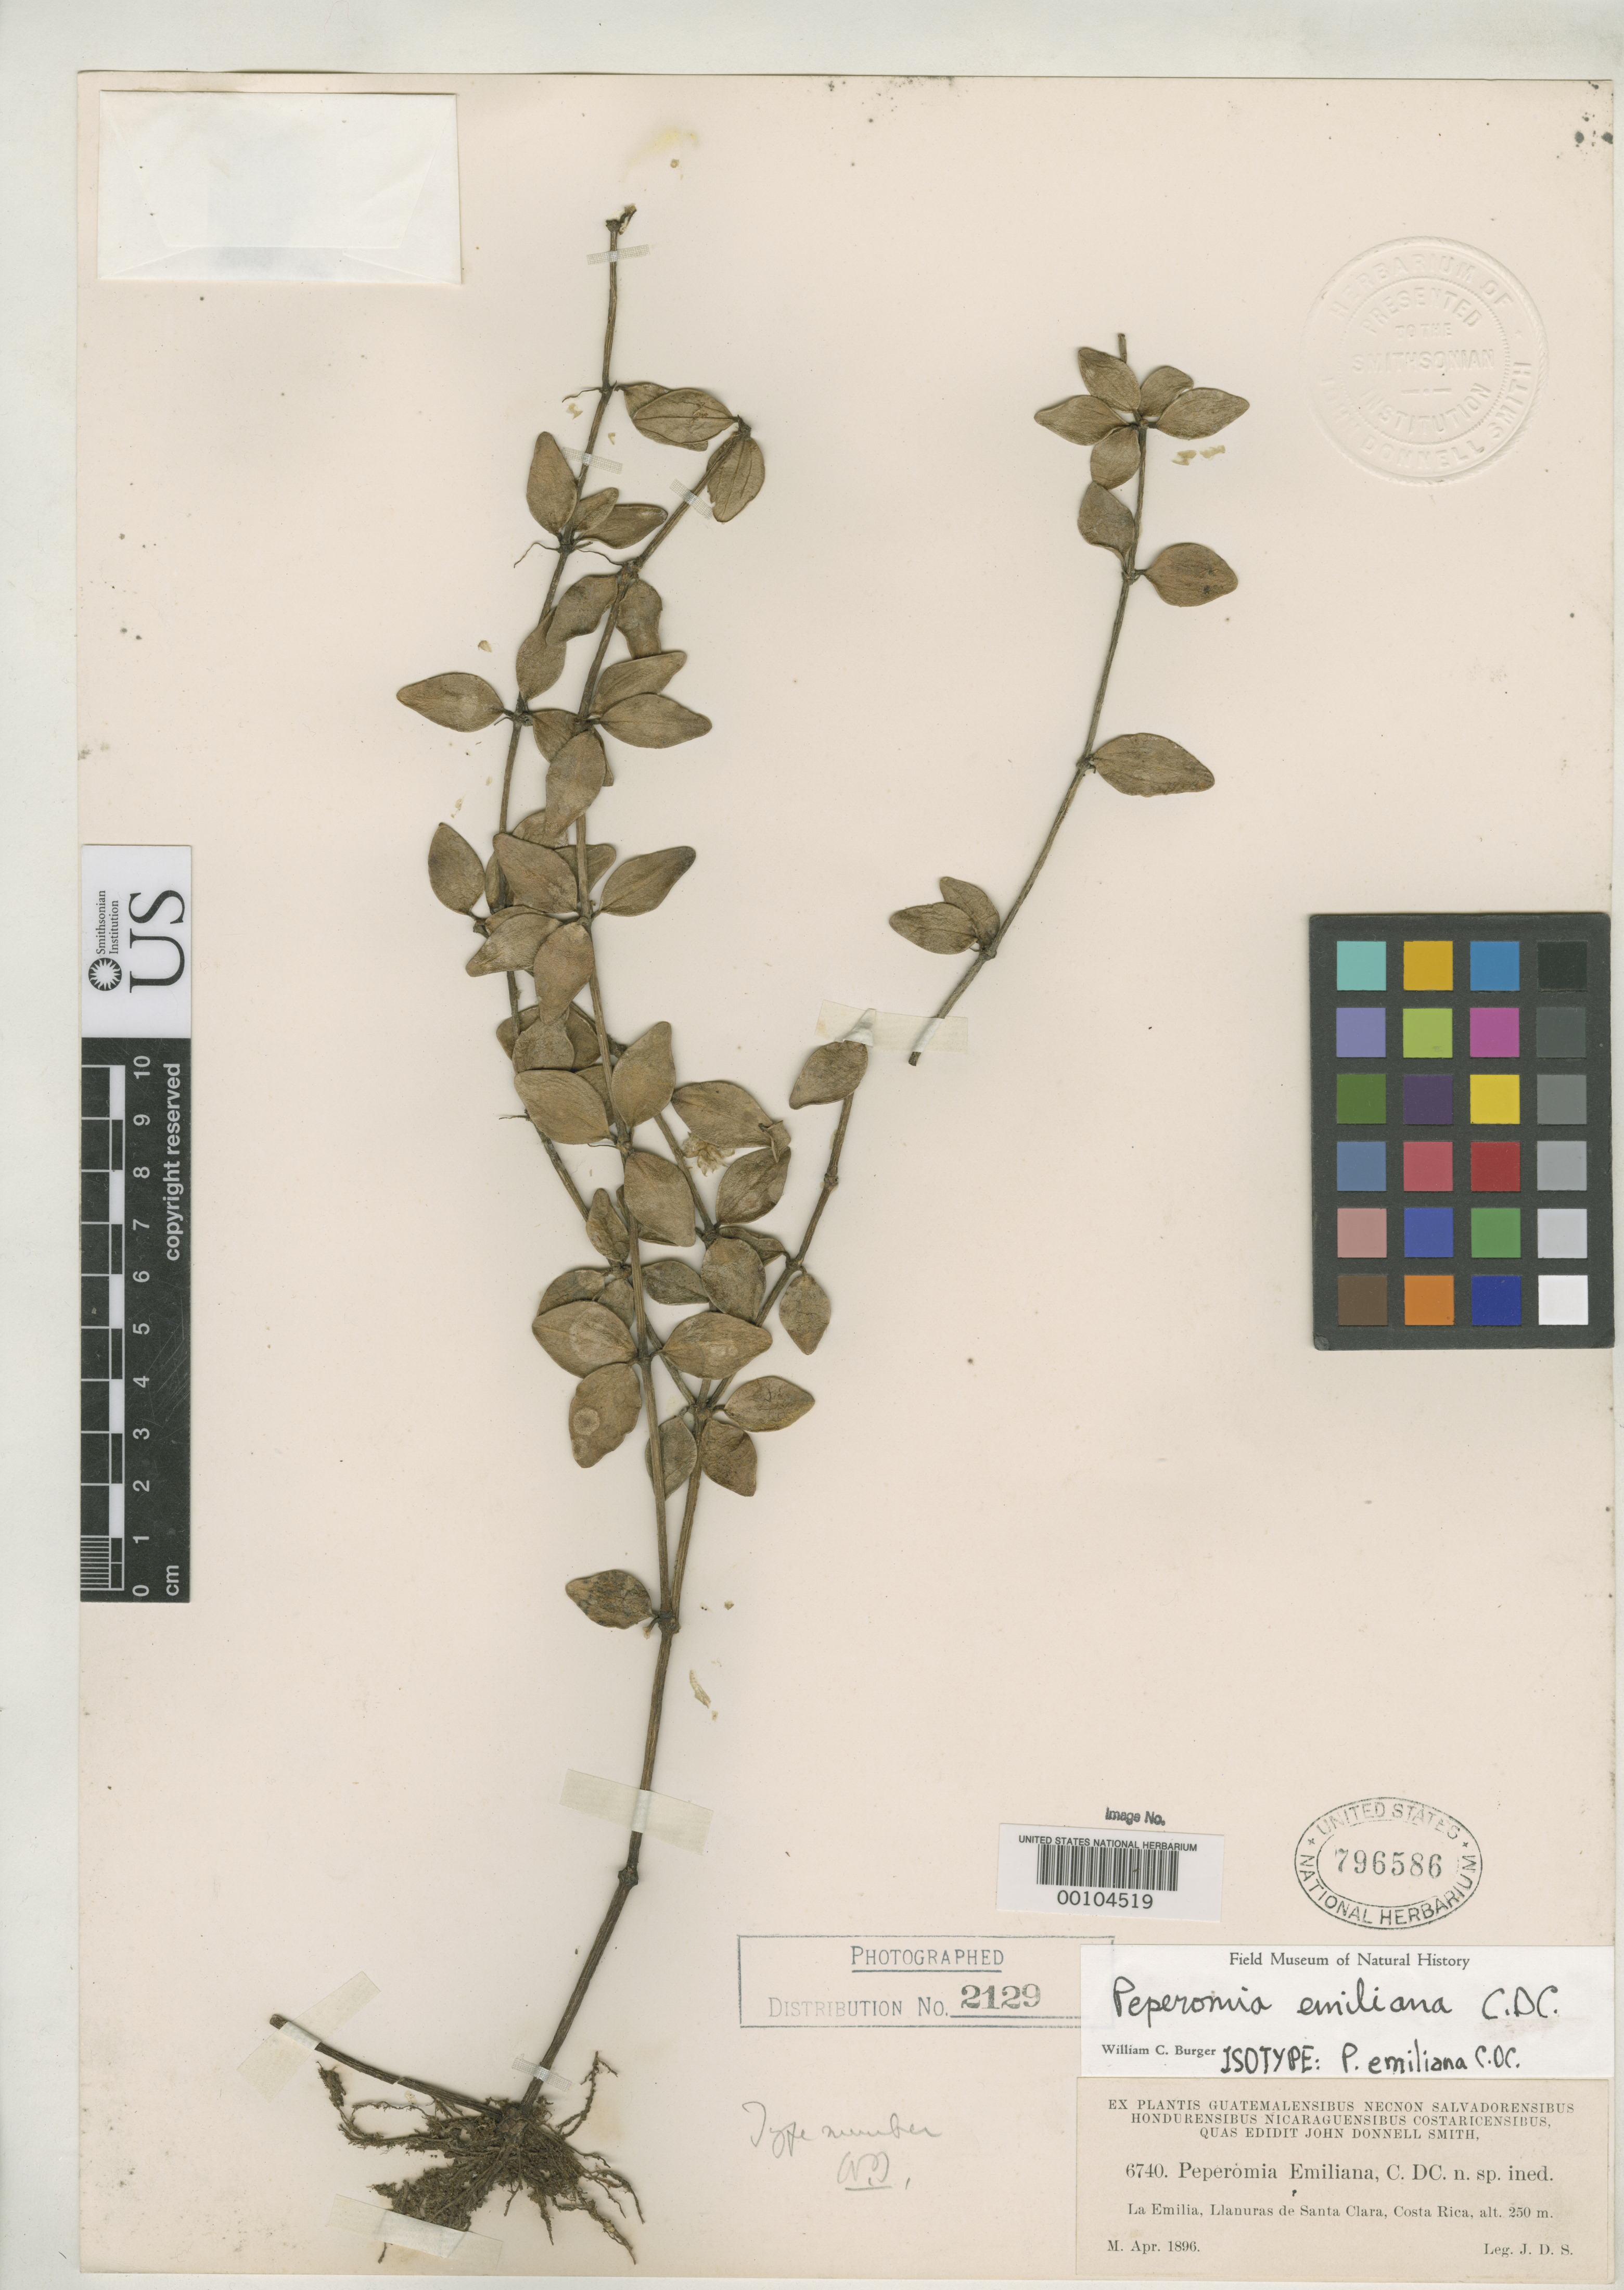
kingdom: Plantae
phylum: Tracheophyta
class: Magnoliopsida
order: Piperales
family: Piperaceae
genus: Peperomia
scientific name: Peperomia emiliana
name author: C. DC. in Pittier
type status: Isotype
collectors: J. Donnell Smith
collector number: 6740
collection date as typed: Apr 1896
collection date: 1896-04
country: Costa Rica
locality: Llanos de Santa Clara, La Emilia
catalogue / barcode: US 796586